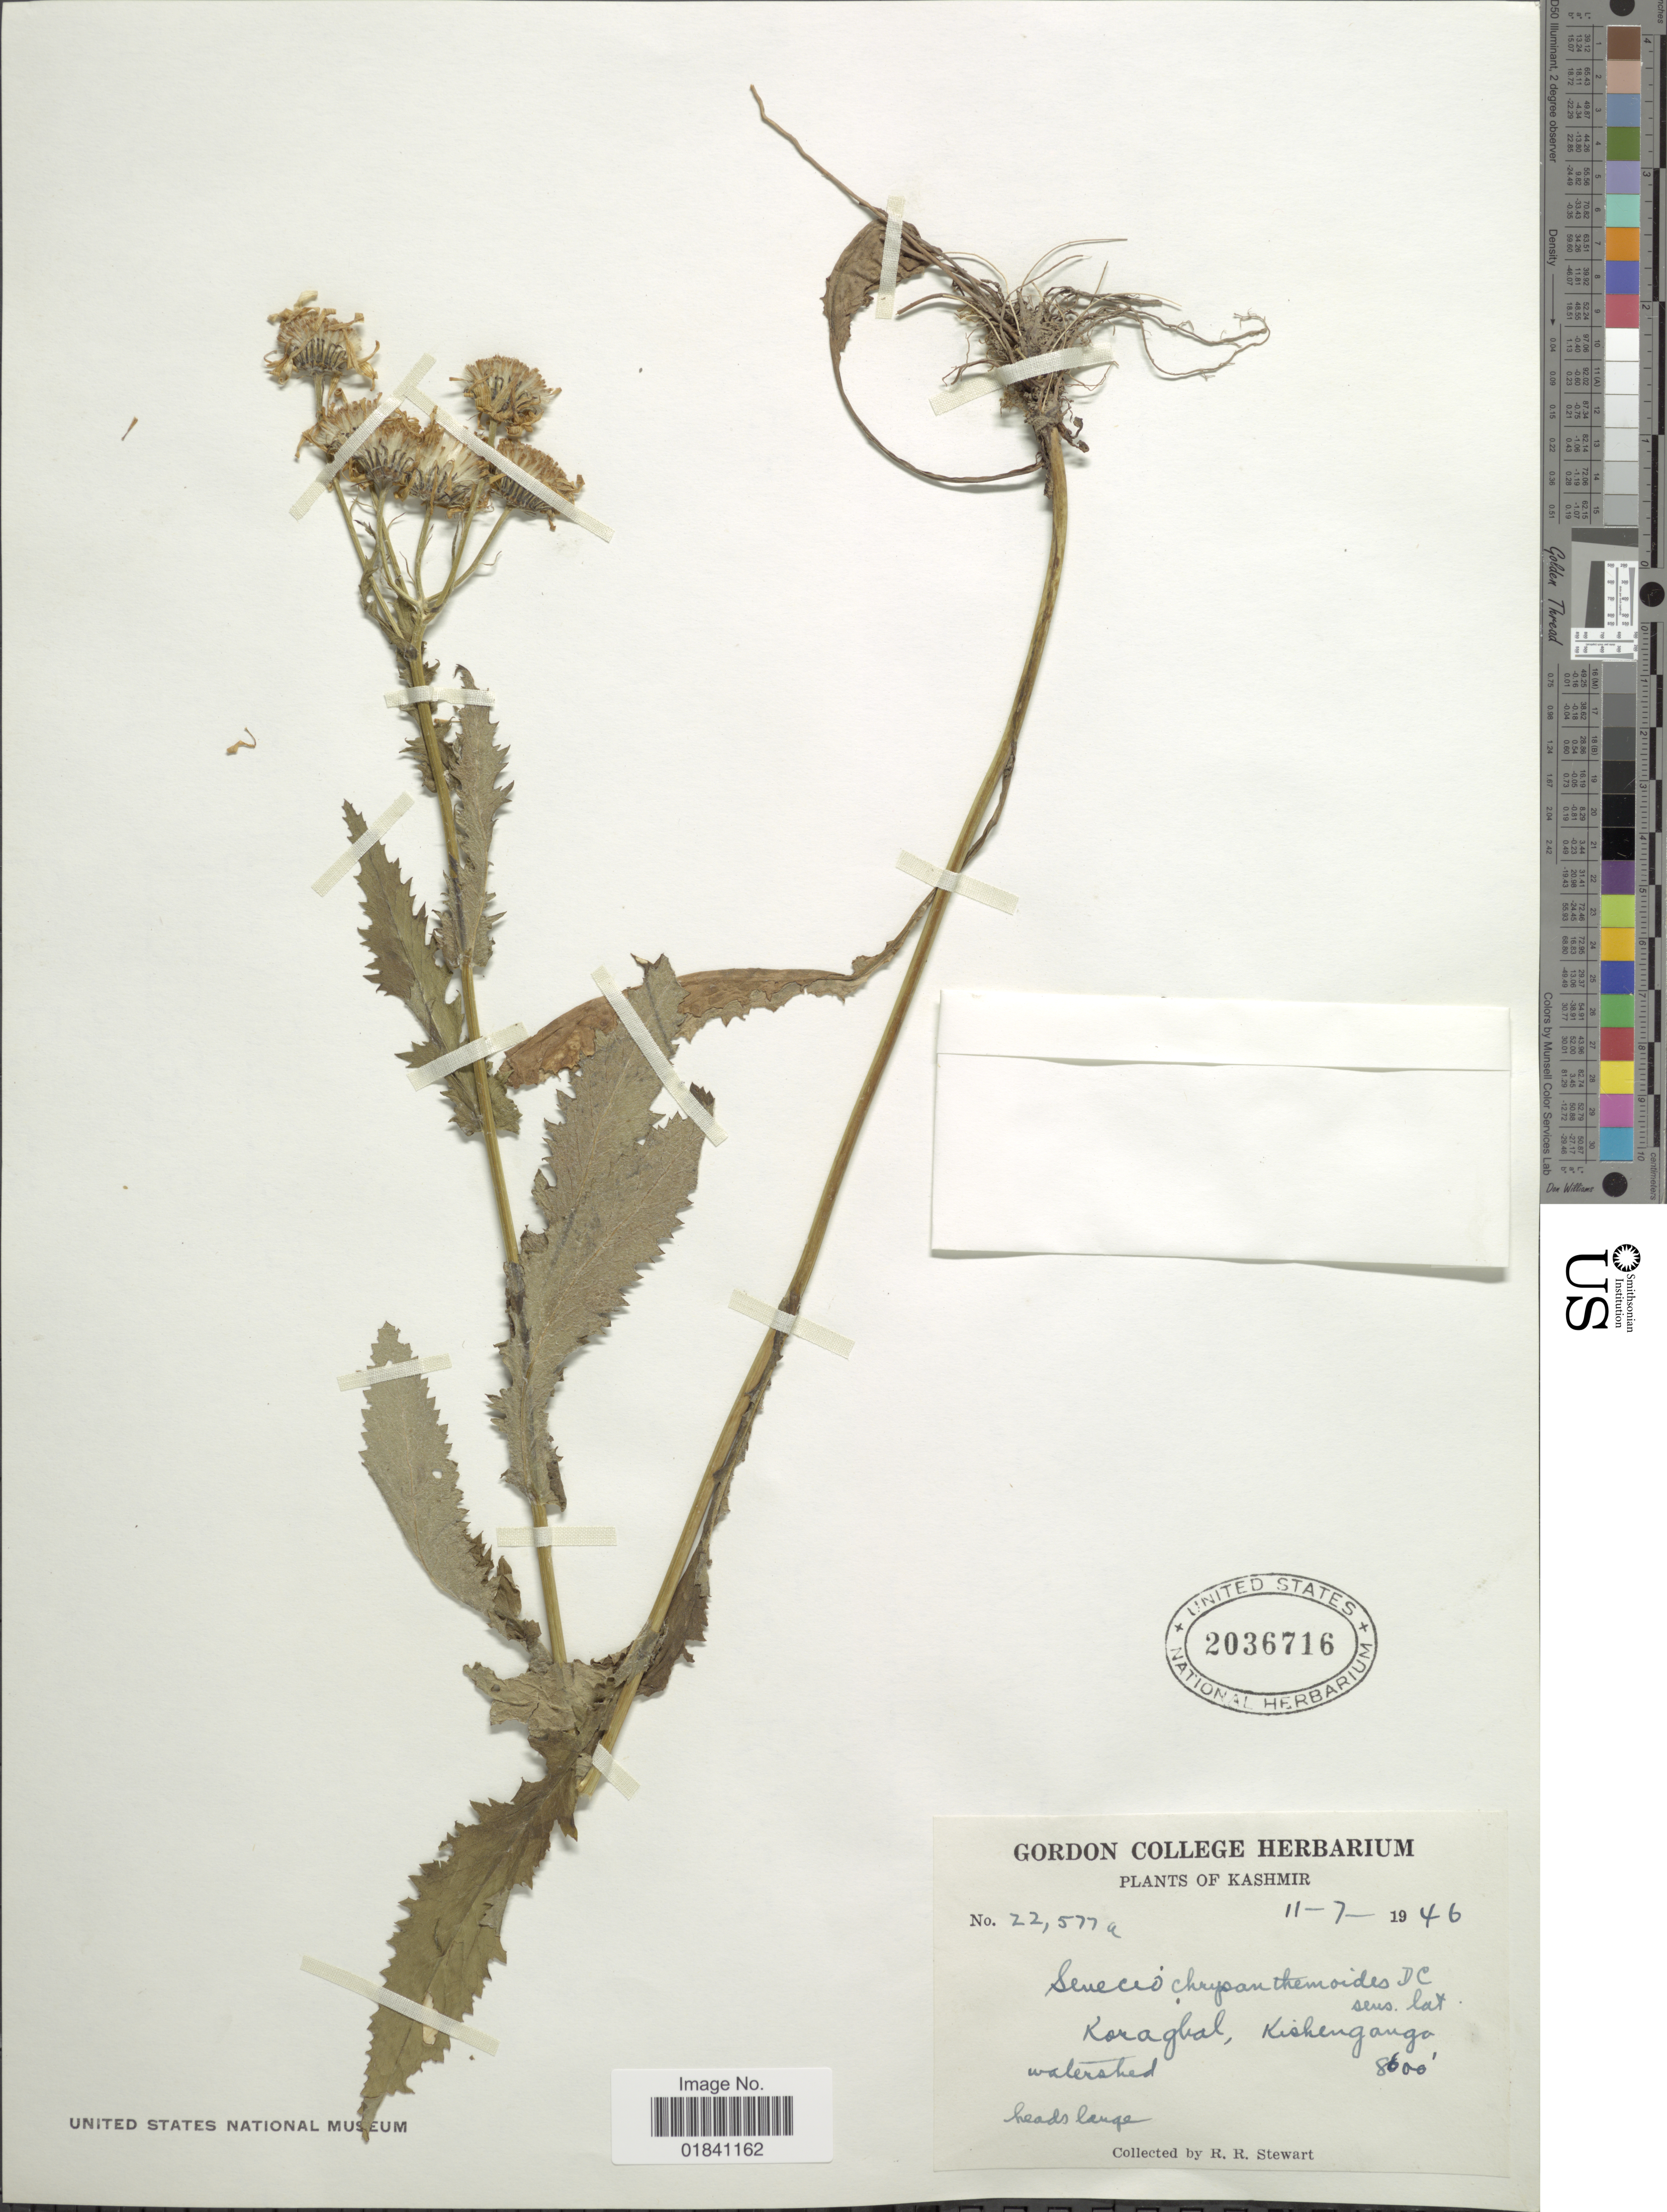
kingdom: Plantae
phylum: Tracheophyta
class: Magnoliopsida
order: Asterales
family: Asteraceae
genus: Senecio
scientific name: Senecio chrysanthemoides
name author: DC.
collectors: R. R. Stewart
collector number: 22577a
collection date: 1946-07-11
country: India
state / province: Jammu and Kashmir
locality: Kashmir. Koragbal, Kishenganga watershed.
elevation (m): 2621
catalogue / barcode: US 2036716